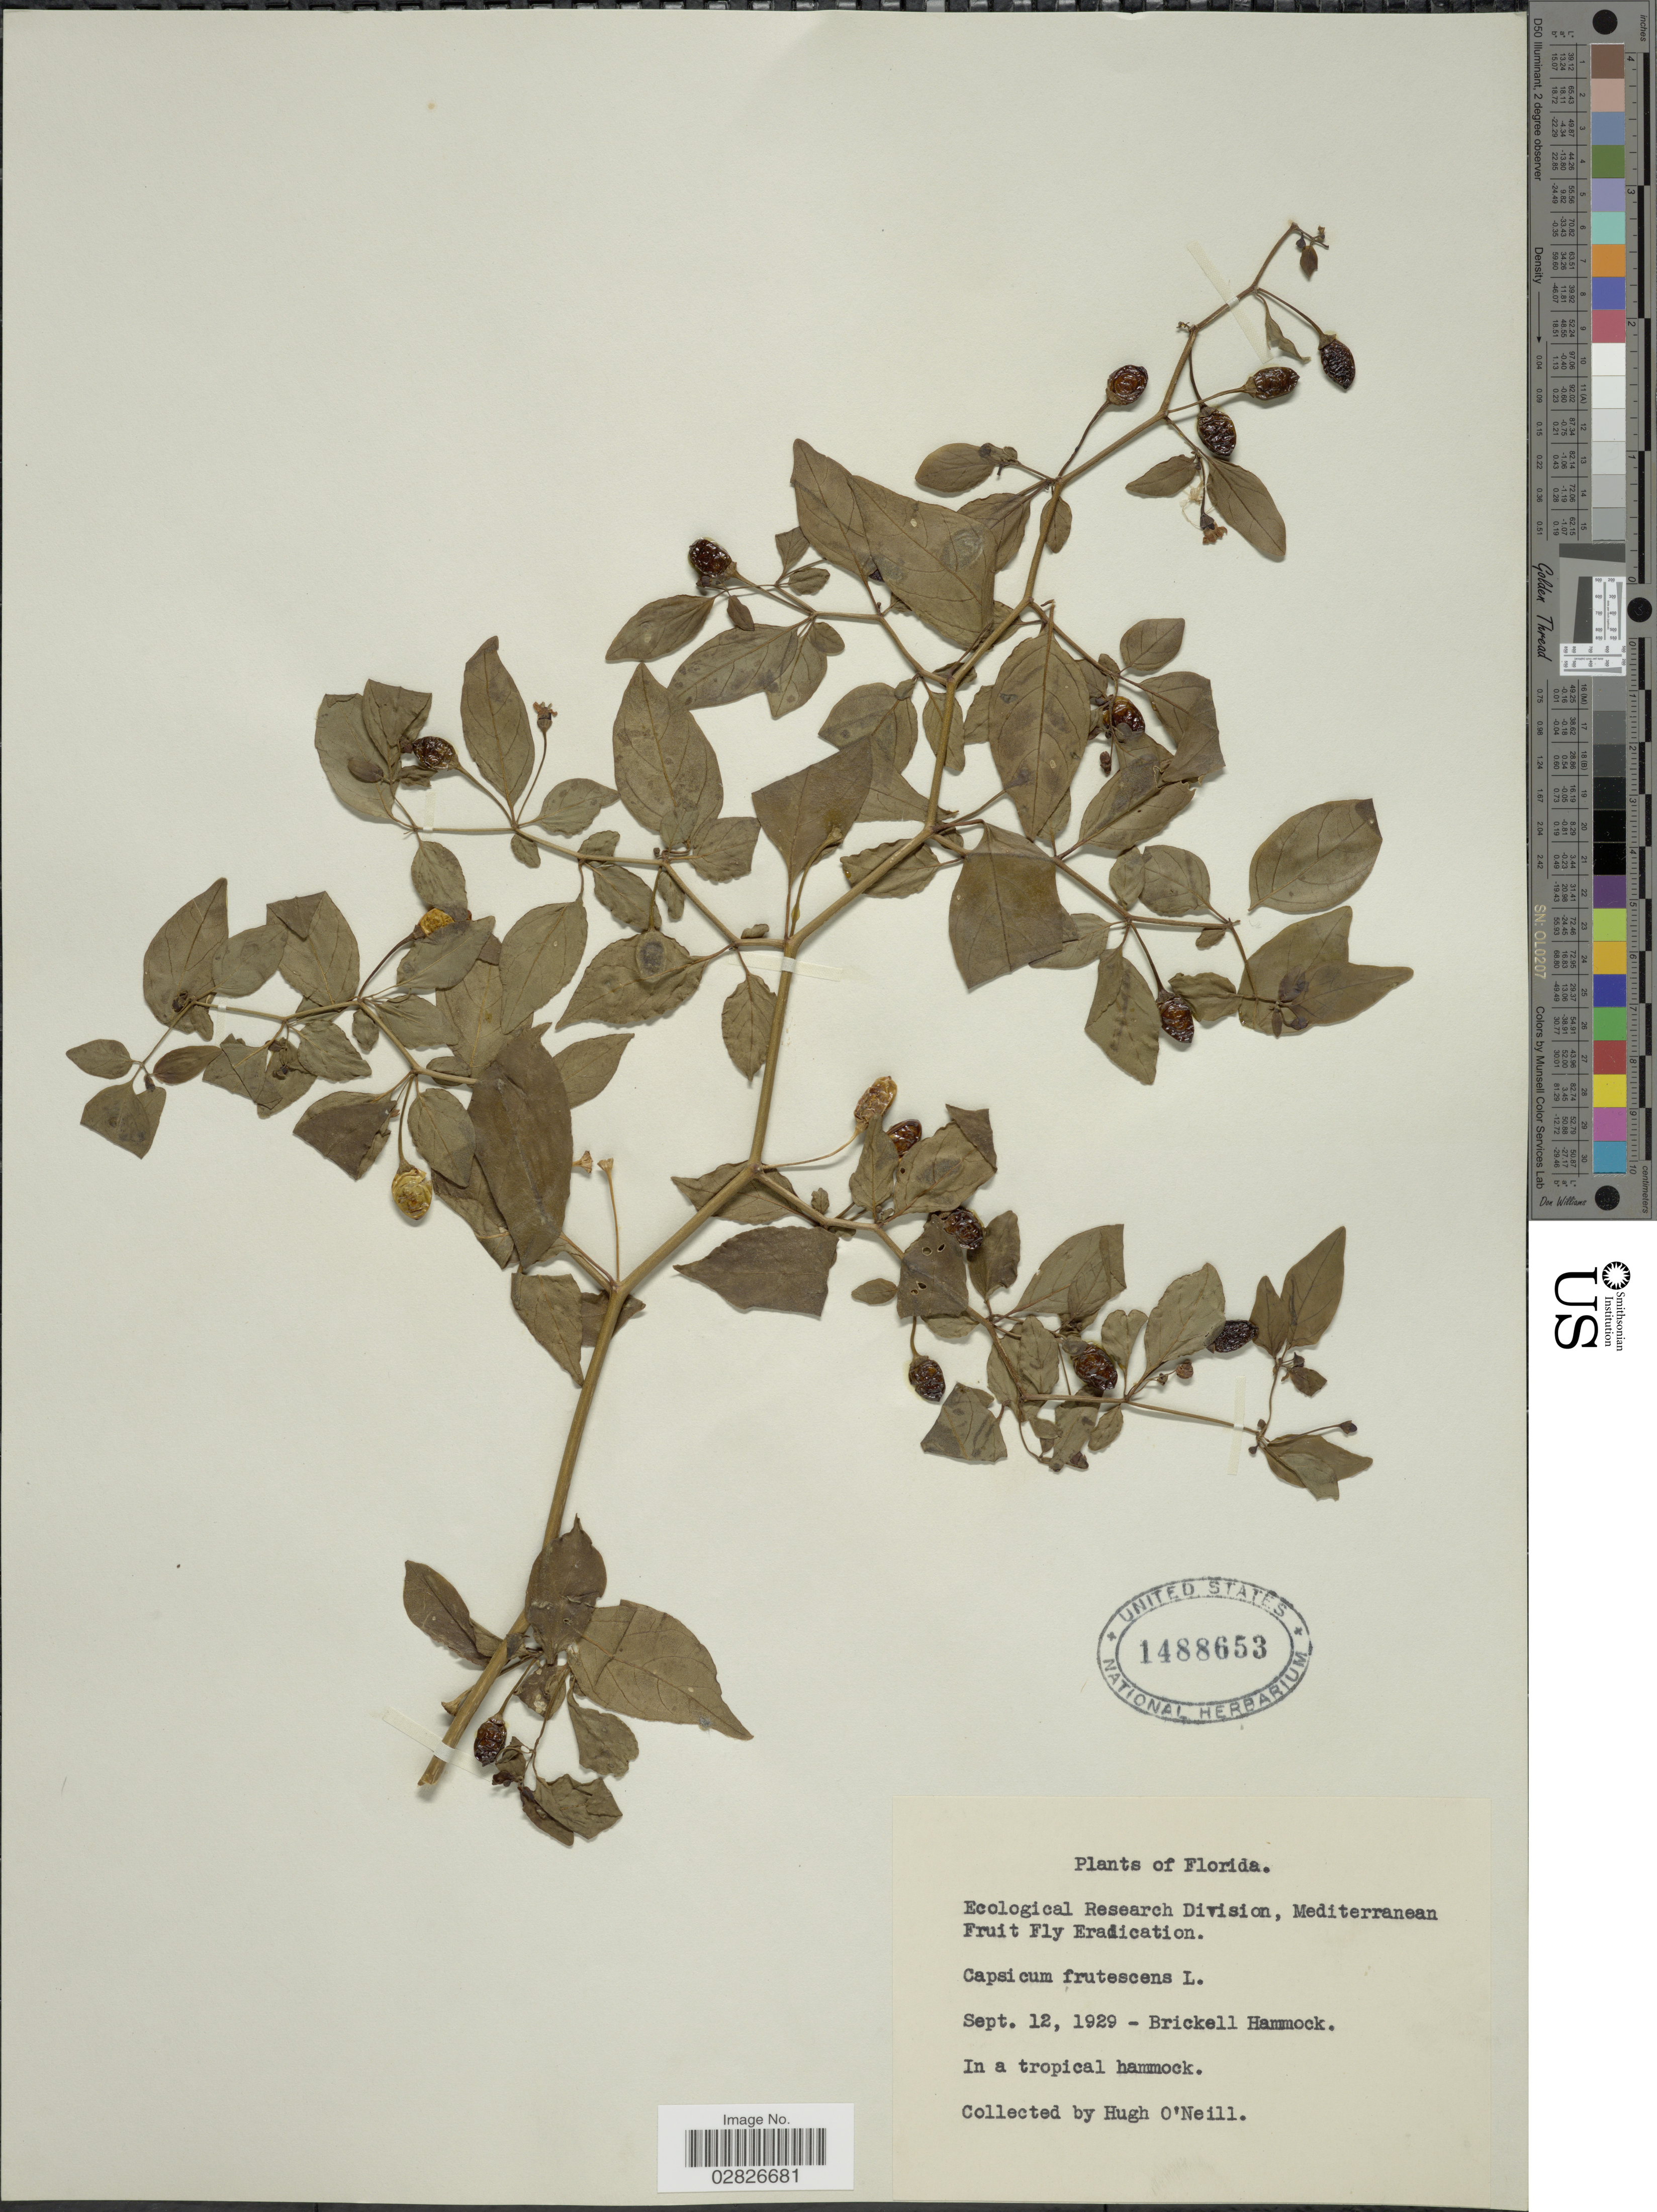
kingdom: Plantae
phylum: Tracheophyta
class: Magnoliopsida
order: Solanales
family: Solanaceae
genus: Capsicum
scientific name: Capsicum frutescens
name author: L.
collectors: H. O'Neill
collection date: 1929-09-12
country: United States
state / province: Florida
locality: Brickell hammock.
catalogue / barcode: US 1488653